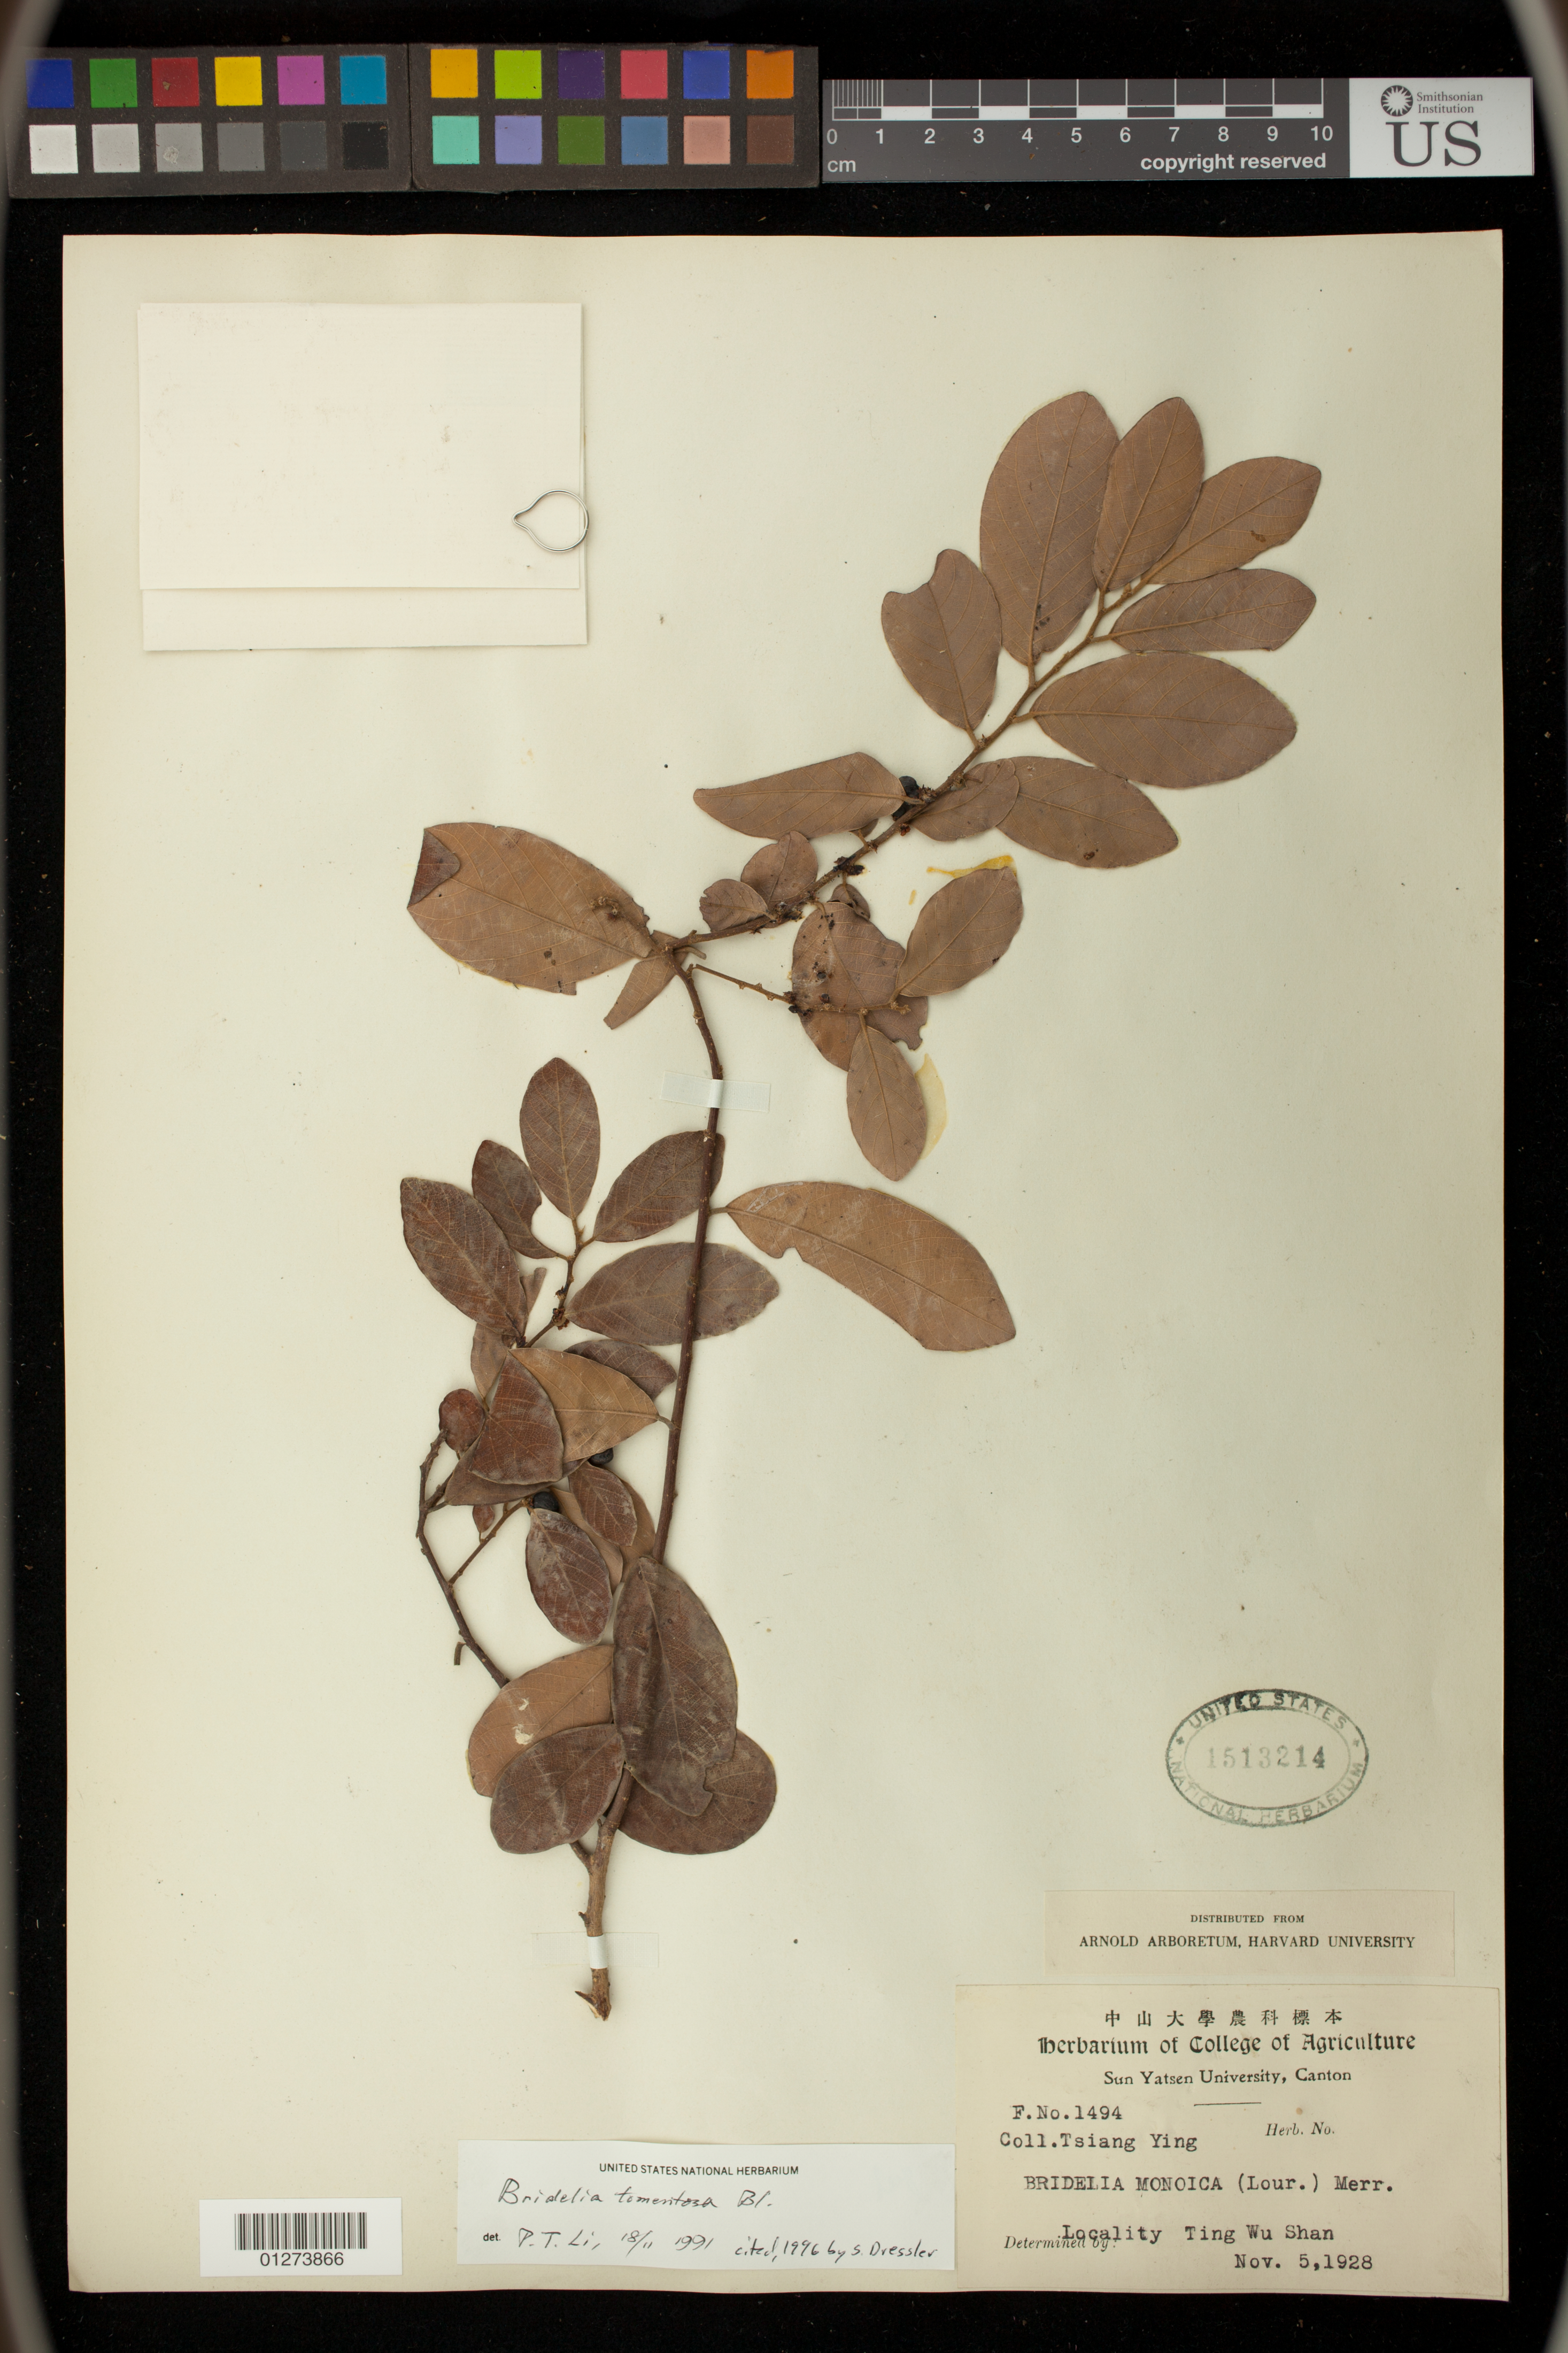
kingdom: Plantae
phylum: Tracheophyta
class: Magnoliopsida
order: Malpighiales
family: Phyllanthaceae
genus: Bridelia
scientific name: Bridelia tomentosa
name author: Blume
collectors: Y. Tsiang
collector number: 1494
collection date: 1928-11-05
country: China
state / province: Guangdong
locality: Ting Wu Shan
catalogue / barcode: US 1513214